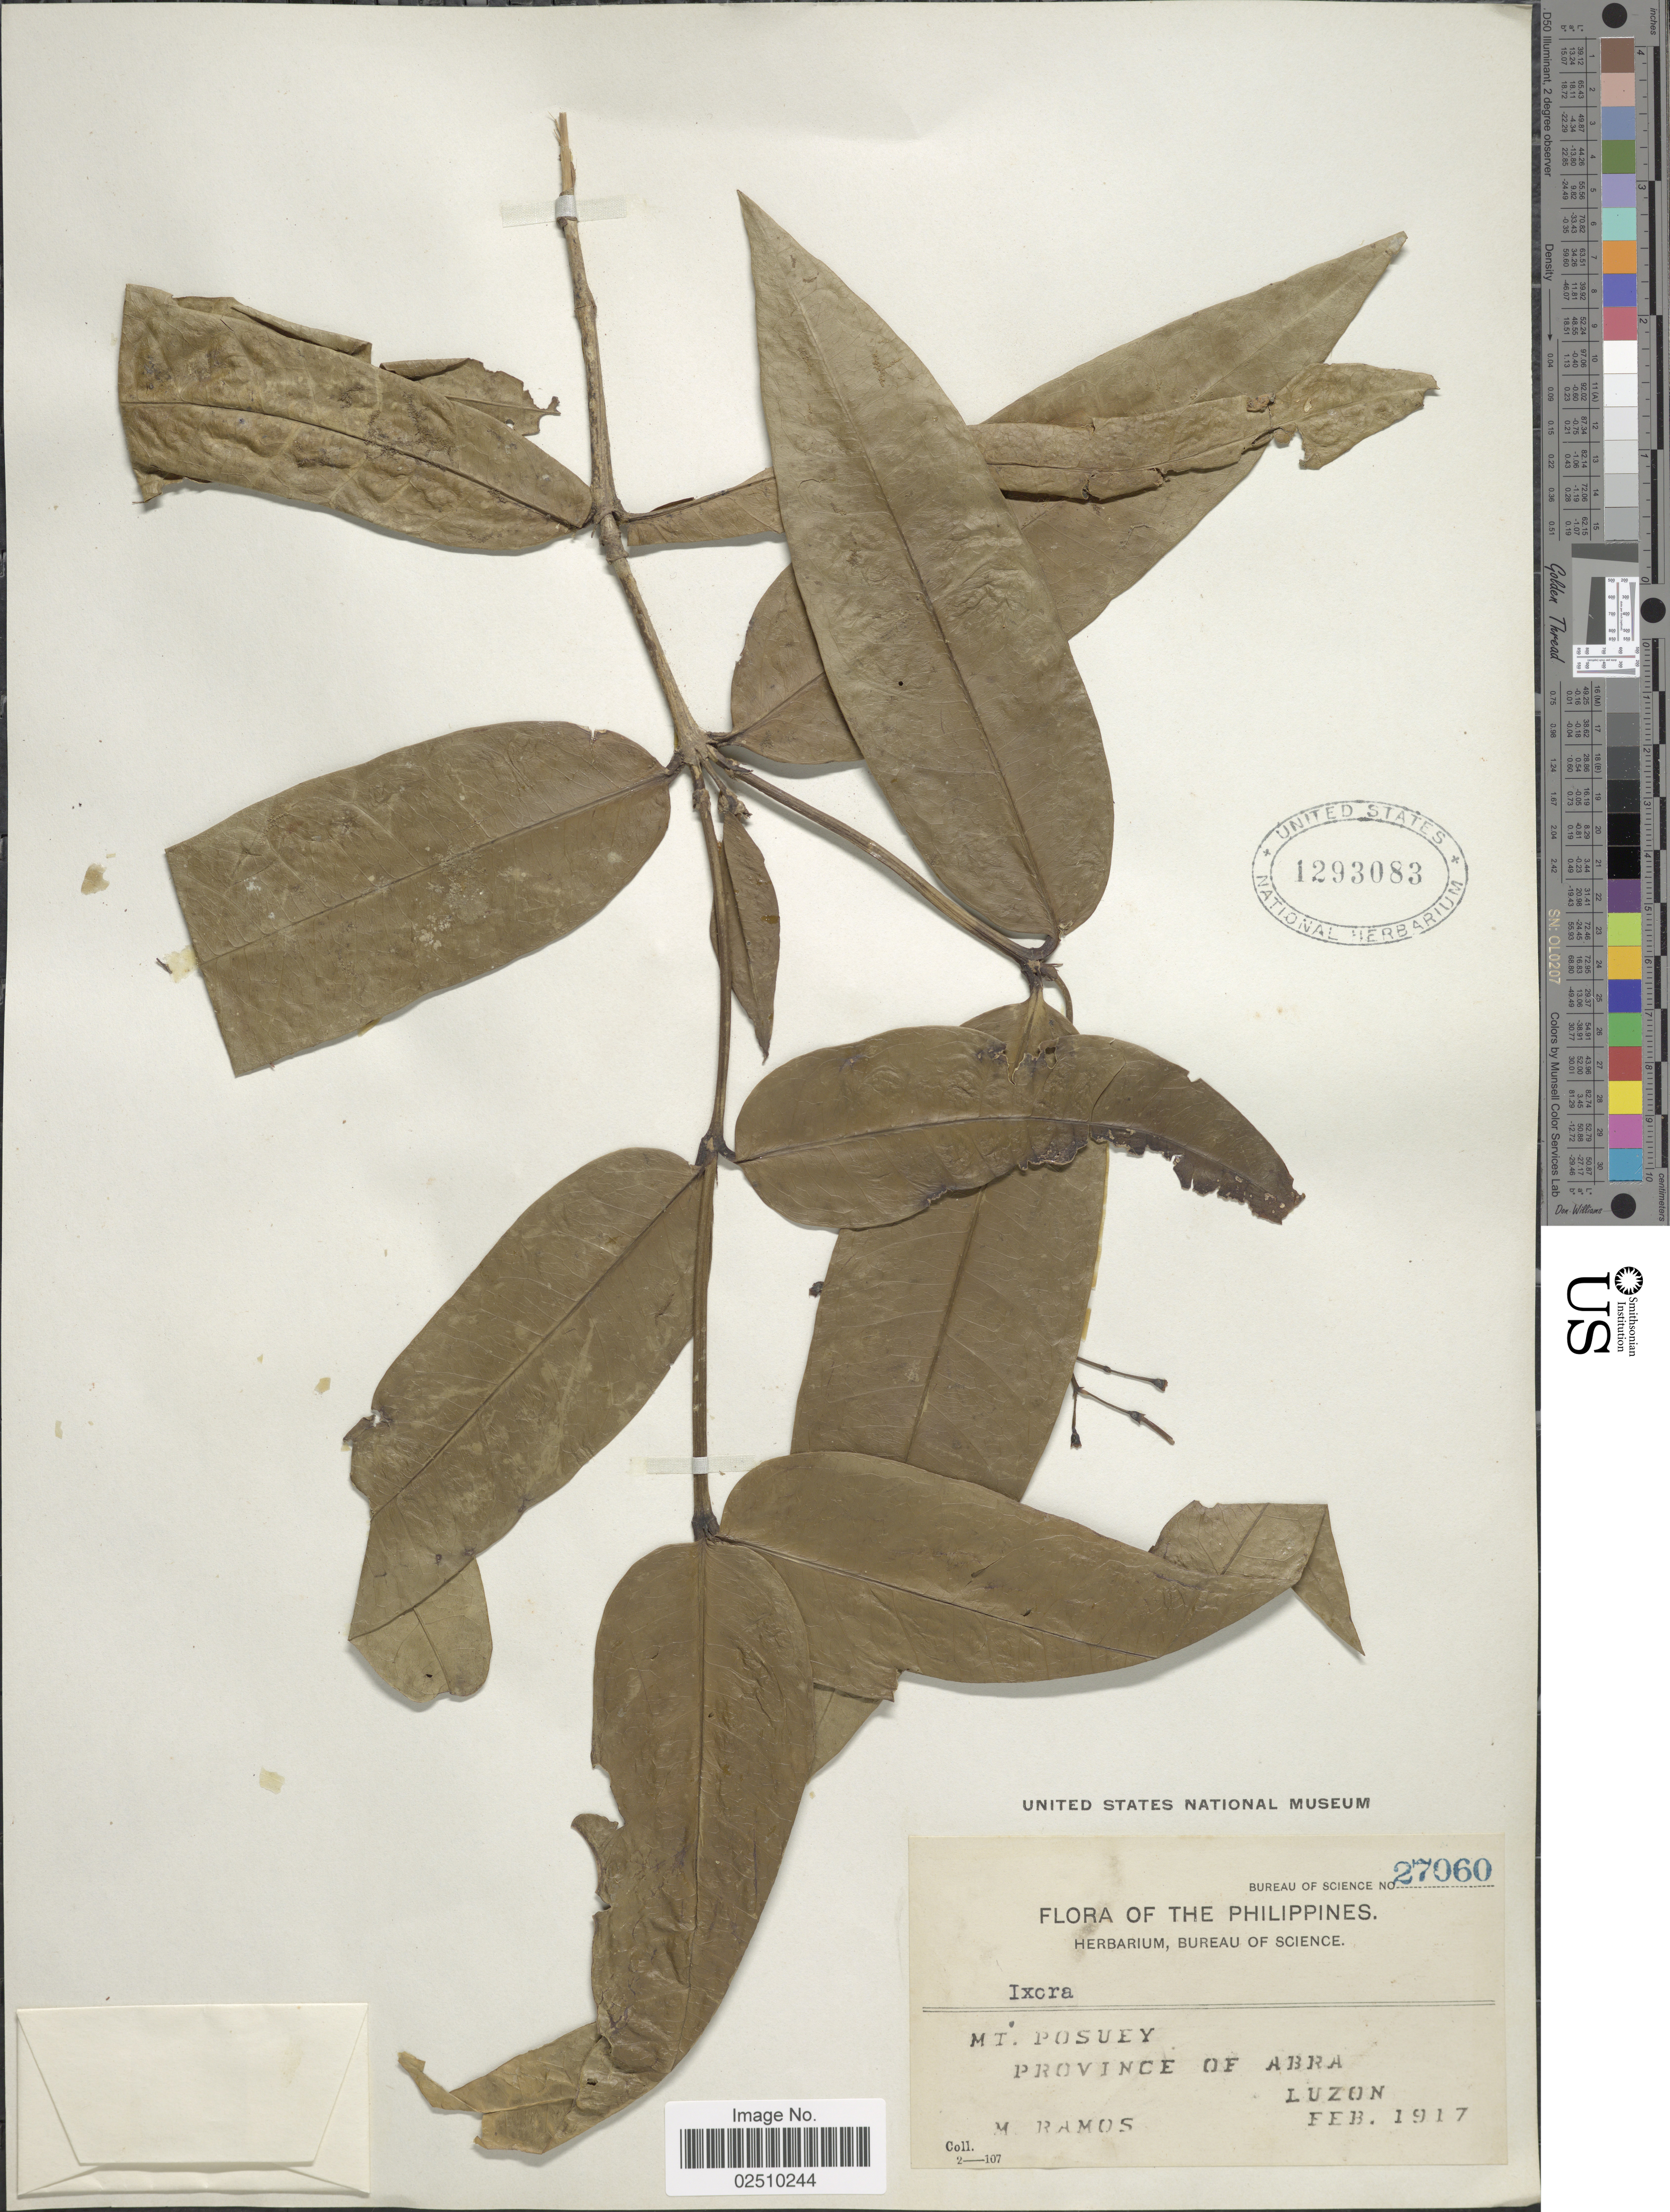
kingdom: Plantae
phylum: Tracheophyta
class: Magnoliopsida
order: Gentianales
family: Rubiaceae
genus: Ixora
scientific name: Ixora sp.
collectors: M. Ramos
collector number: Bureau of Science 27060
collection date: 1917-02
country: Philippines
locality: Mt. Posuey, Province of Abra, Luzon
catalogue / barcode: US 1293083